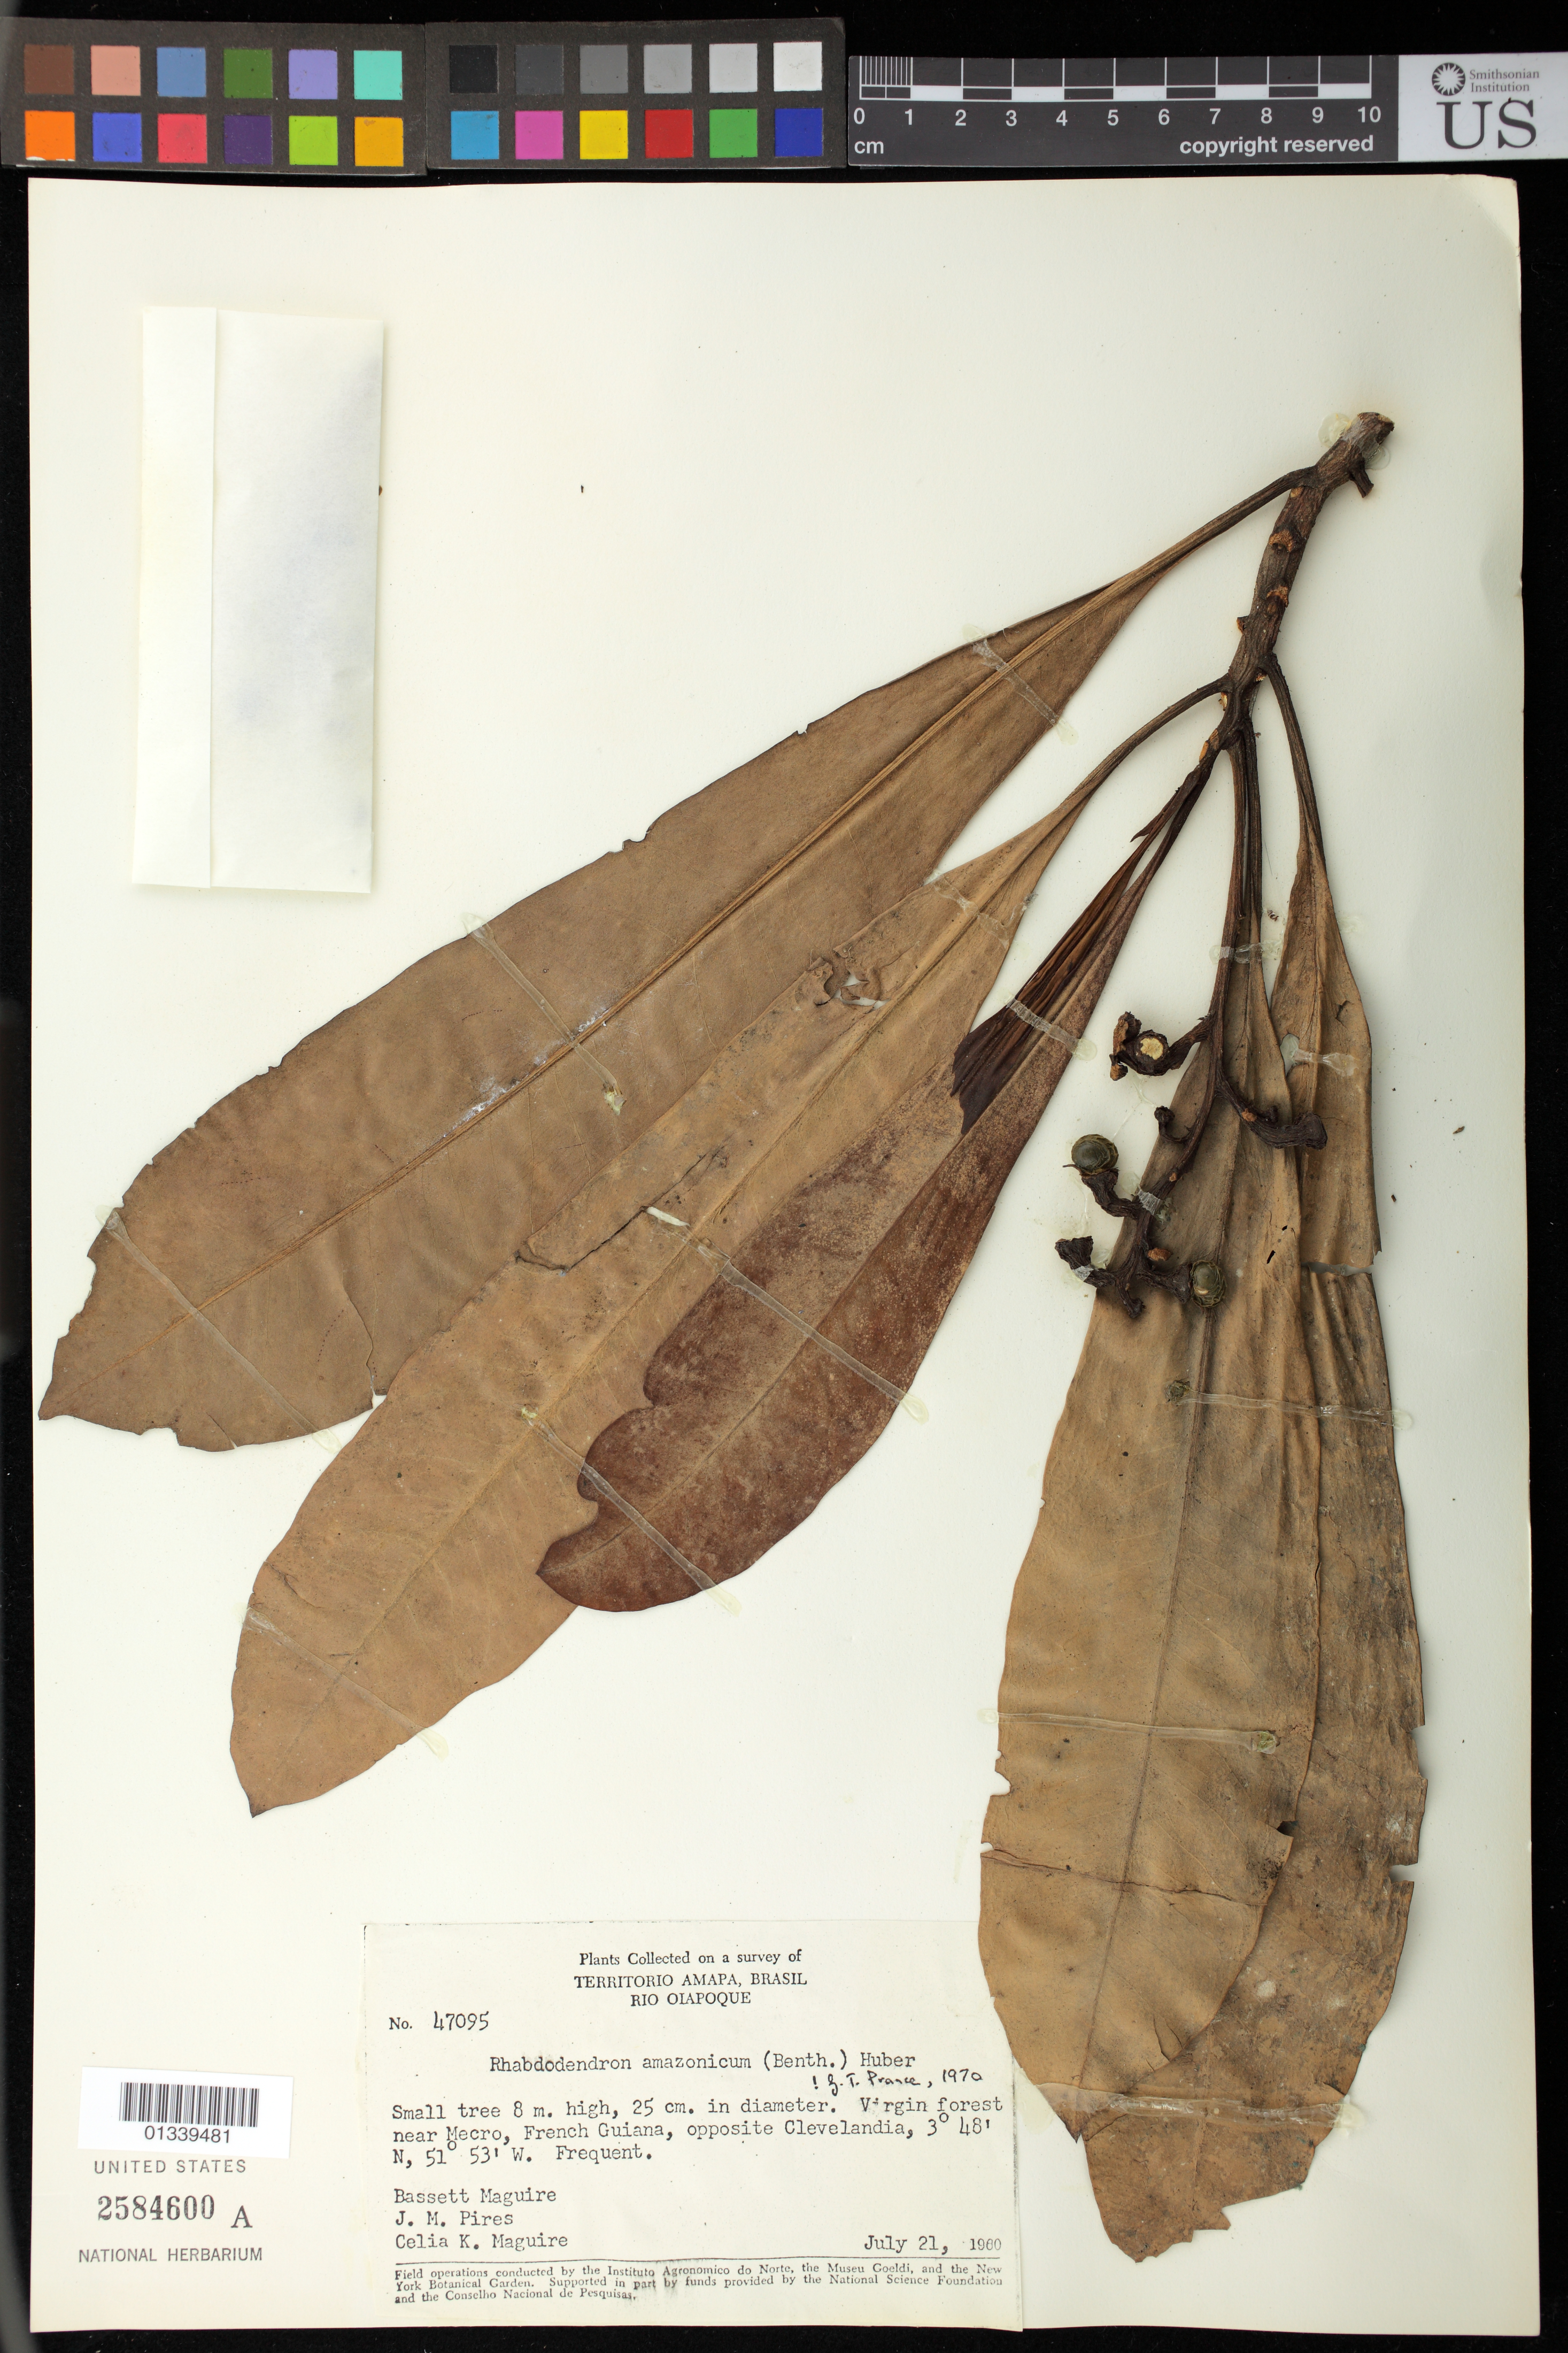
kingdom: Plantae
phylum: Tracheophyta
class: Magnoliopsida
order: Caryophyllales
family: Rhabdodendraceae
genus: Rhabdodendron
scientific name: Rhabdodendron amazonicum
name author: (Spruce ex Benth.) Huber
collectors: B. Maguire Jr., J. M. Pires & C. K. Maguire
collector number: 47095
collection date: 1960-07-21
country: French Guiana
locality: Near Mecro, French Guiana, opposite Clevelandia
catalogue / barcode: US 2584600A